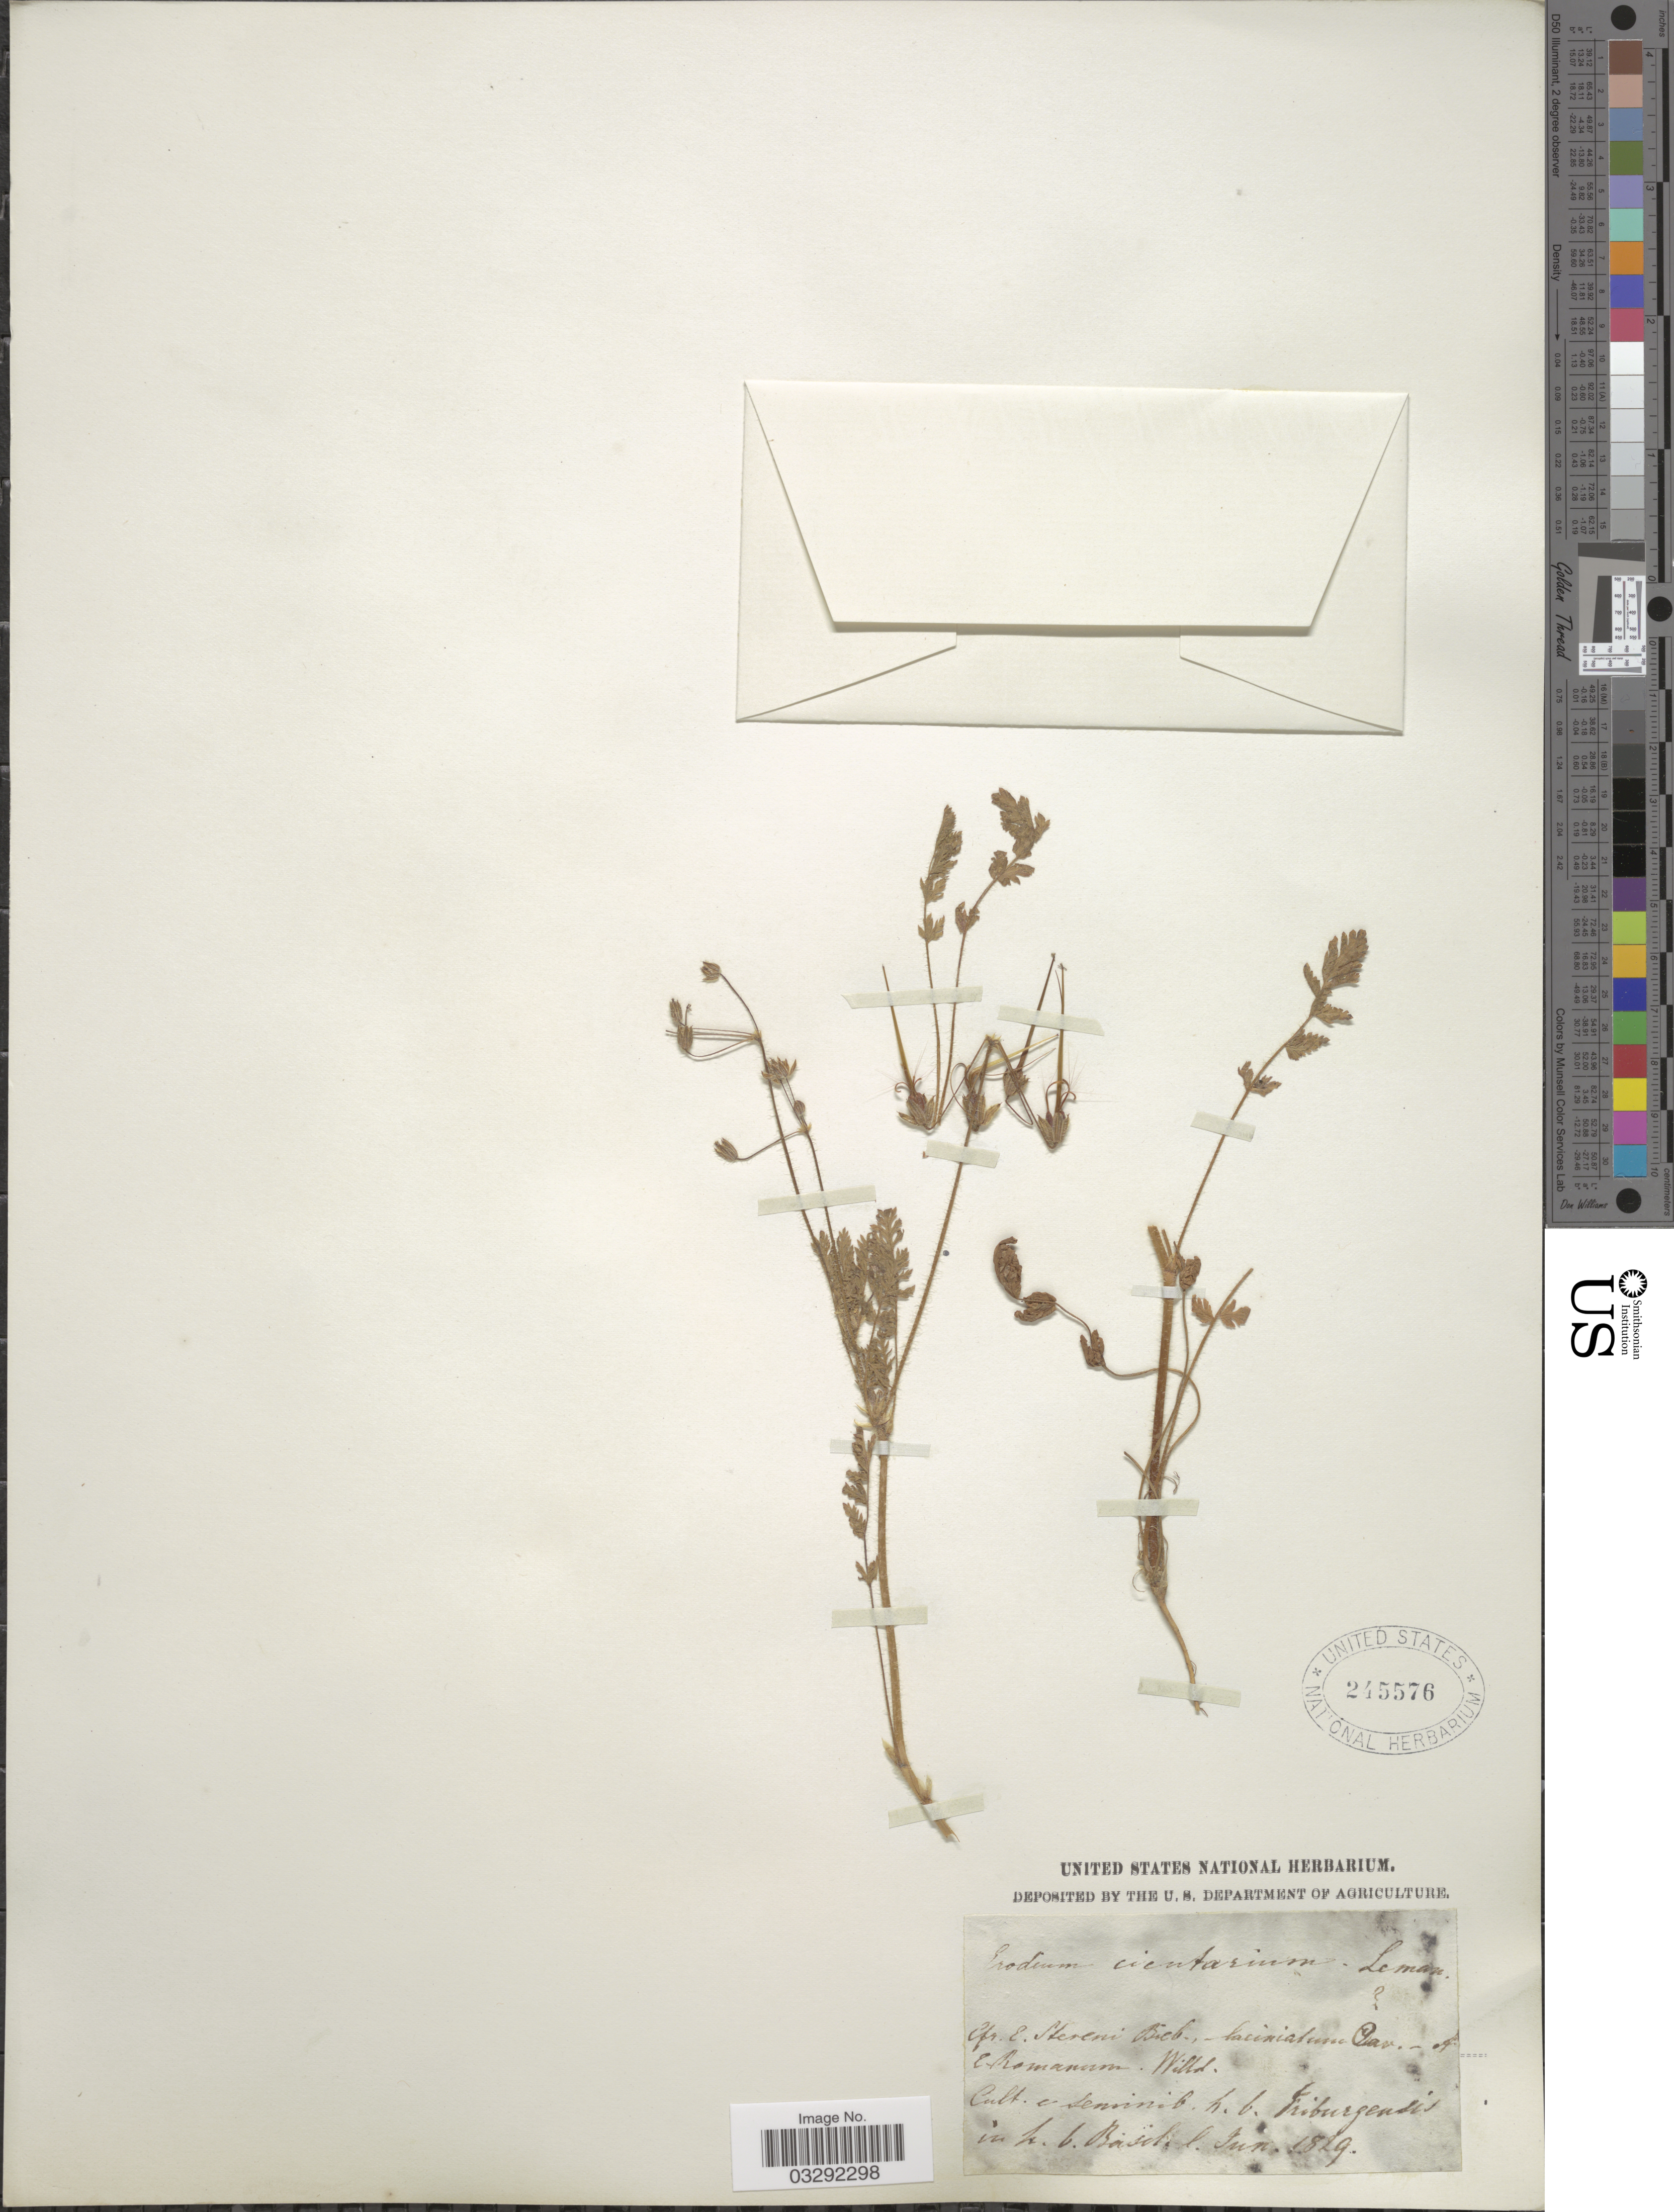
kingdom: Plantae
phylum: Tracheophyta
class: Magnoliopsida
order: Geraniales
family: Geraniaceae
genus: Erodium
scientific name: Erodium cicutarium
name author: (L.) L'Hér.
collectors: H. Basil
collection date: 1829-06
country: Switzerland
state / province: Fribourg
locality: H. b. Friburgensis.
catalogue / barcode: US 245576